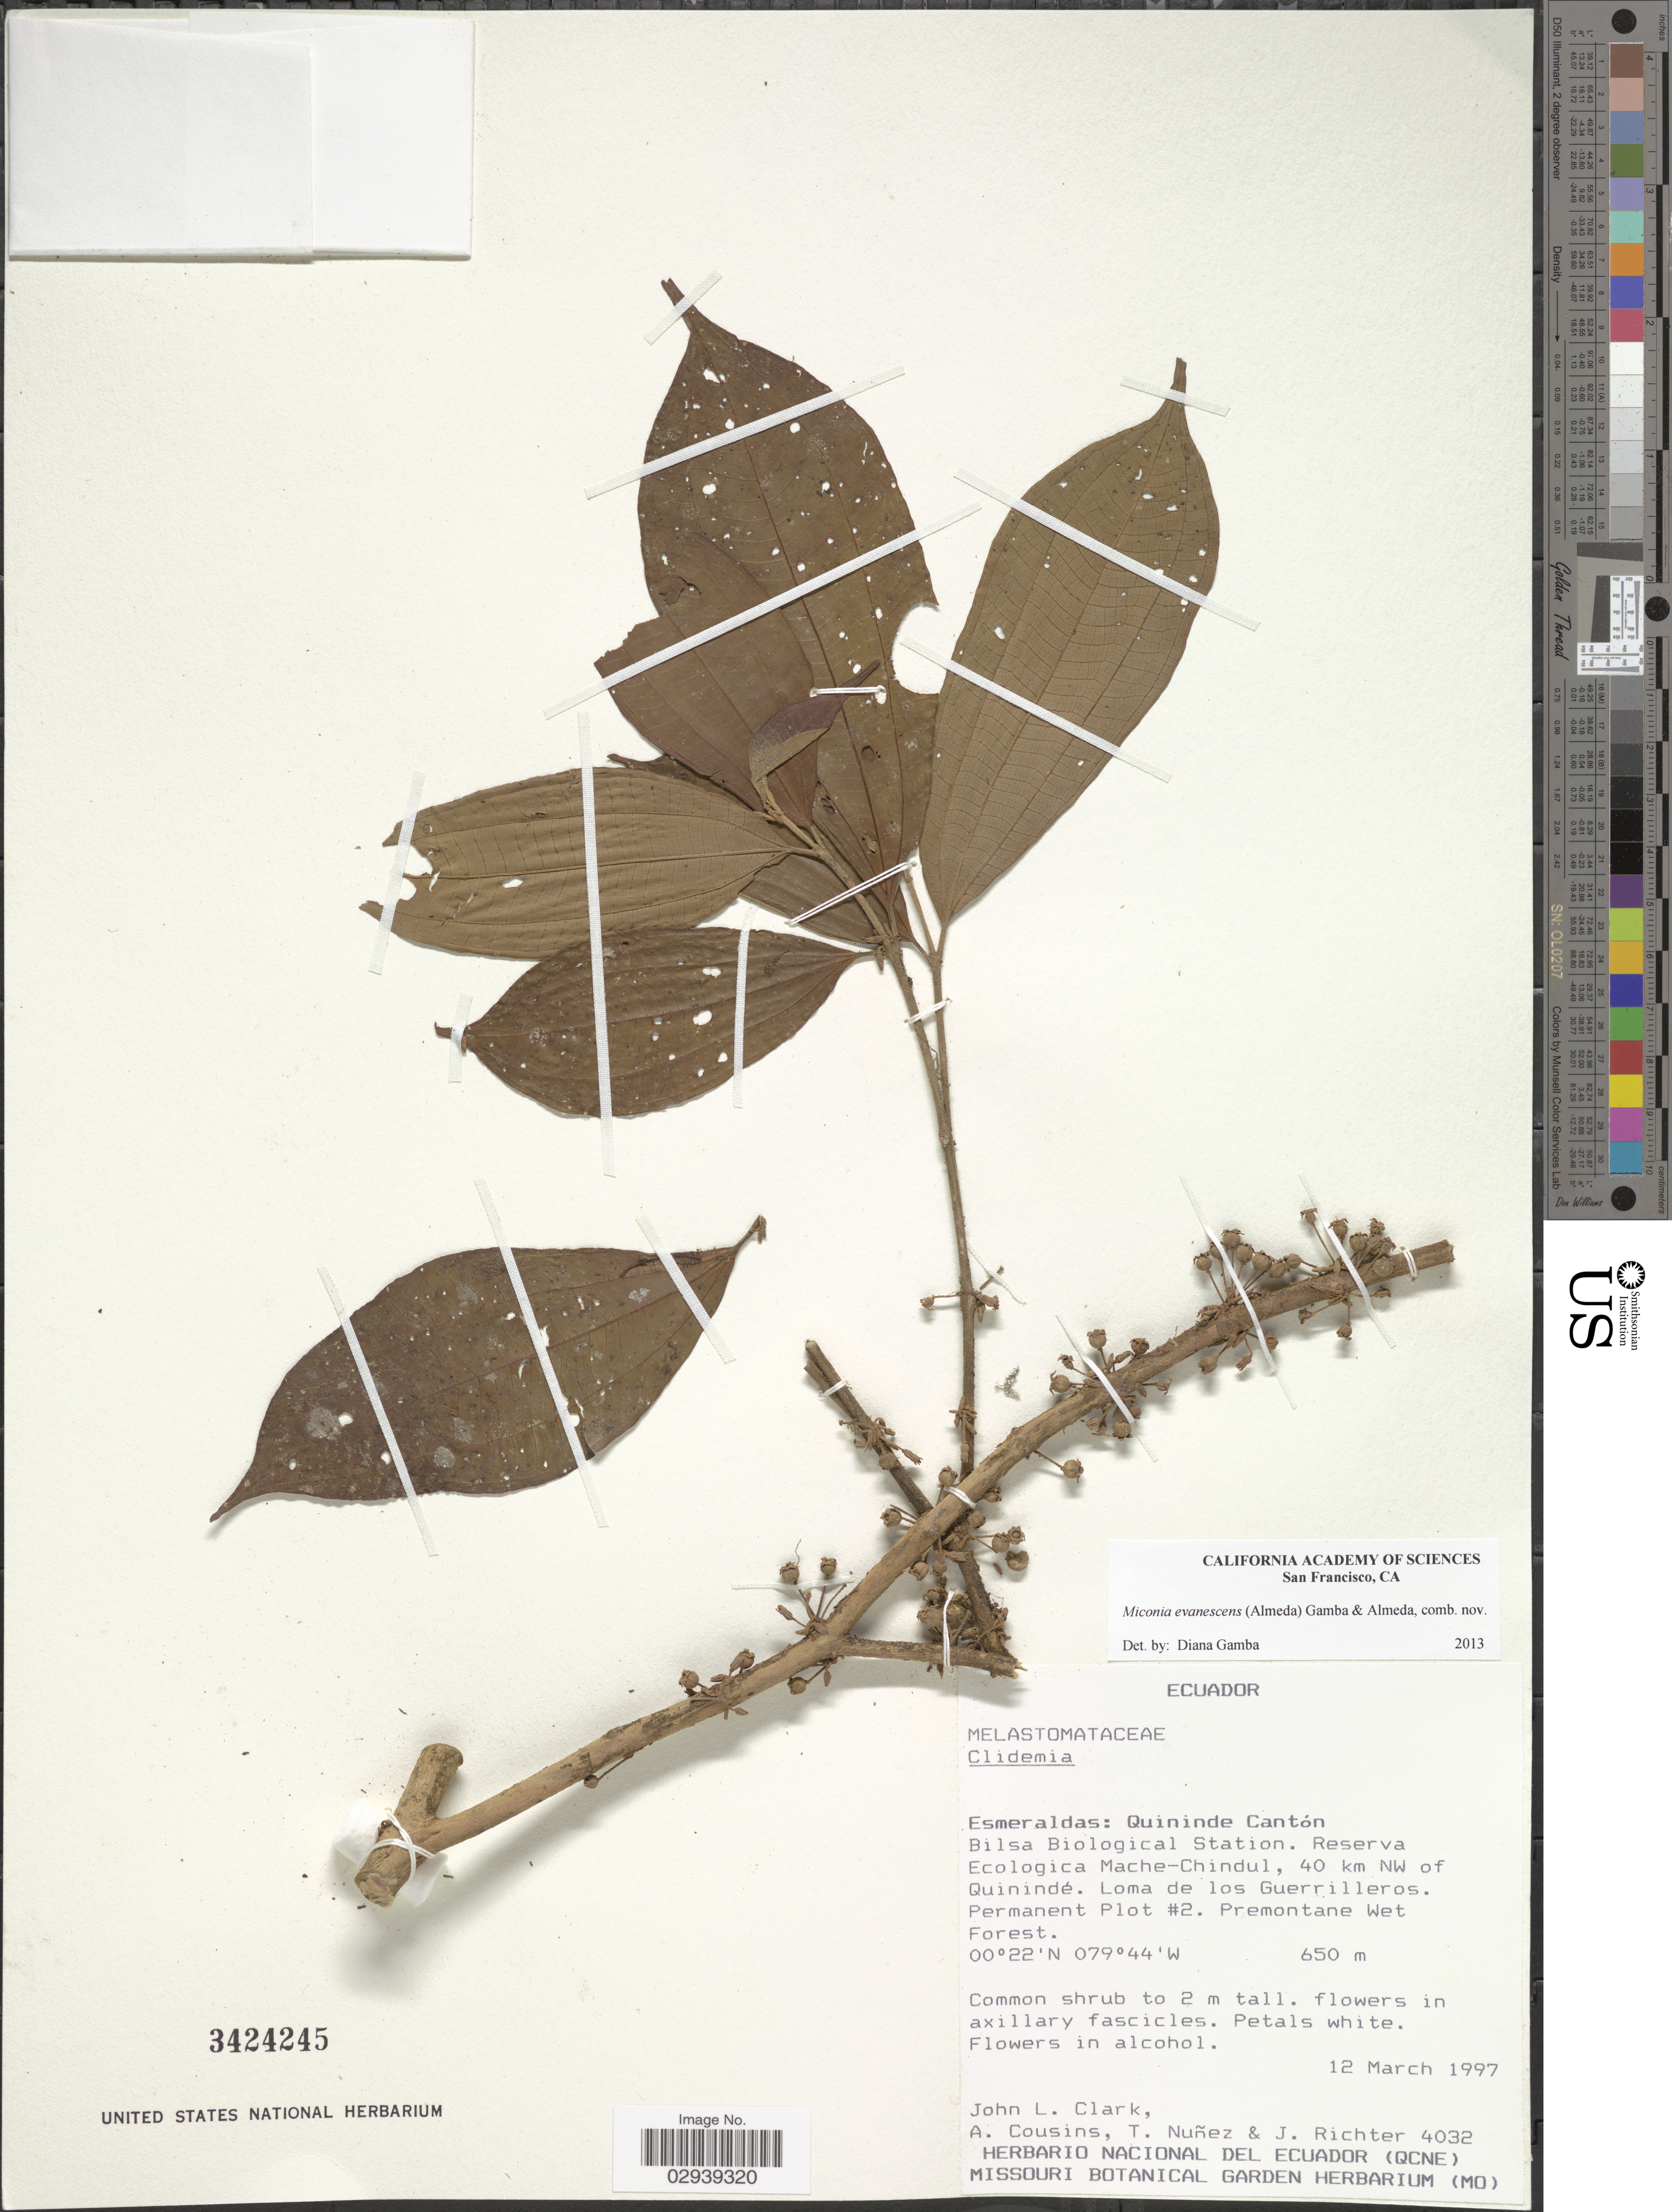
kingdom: Plantae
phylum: Tracheophyta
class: Magnoliopsida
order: Myrtales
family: Melastomataceae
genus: Miconia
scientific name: Miconia evanescens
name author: (Almeda) Gamba & Almeda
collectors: J. L. Clark, A. Cousins, T. Núñez & J. Richter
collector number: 4032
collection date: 1997-03-12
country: Ecuador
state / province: Esmeraldas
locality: Quininde Cantón. Bilsa Biological Station. Reserva Ecologica Mache-Chindul, 40 km NW of Quinindé. Loma de los Guerrilleros. Permanent Plot #2.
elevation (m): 650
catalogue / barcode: US 3424245